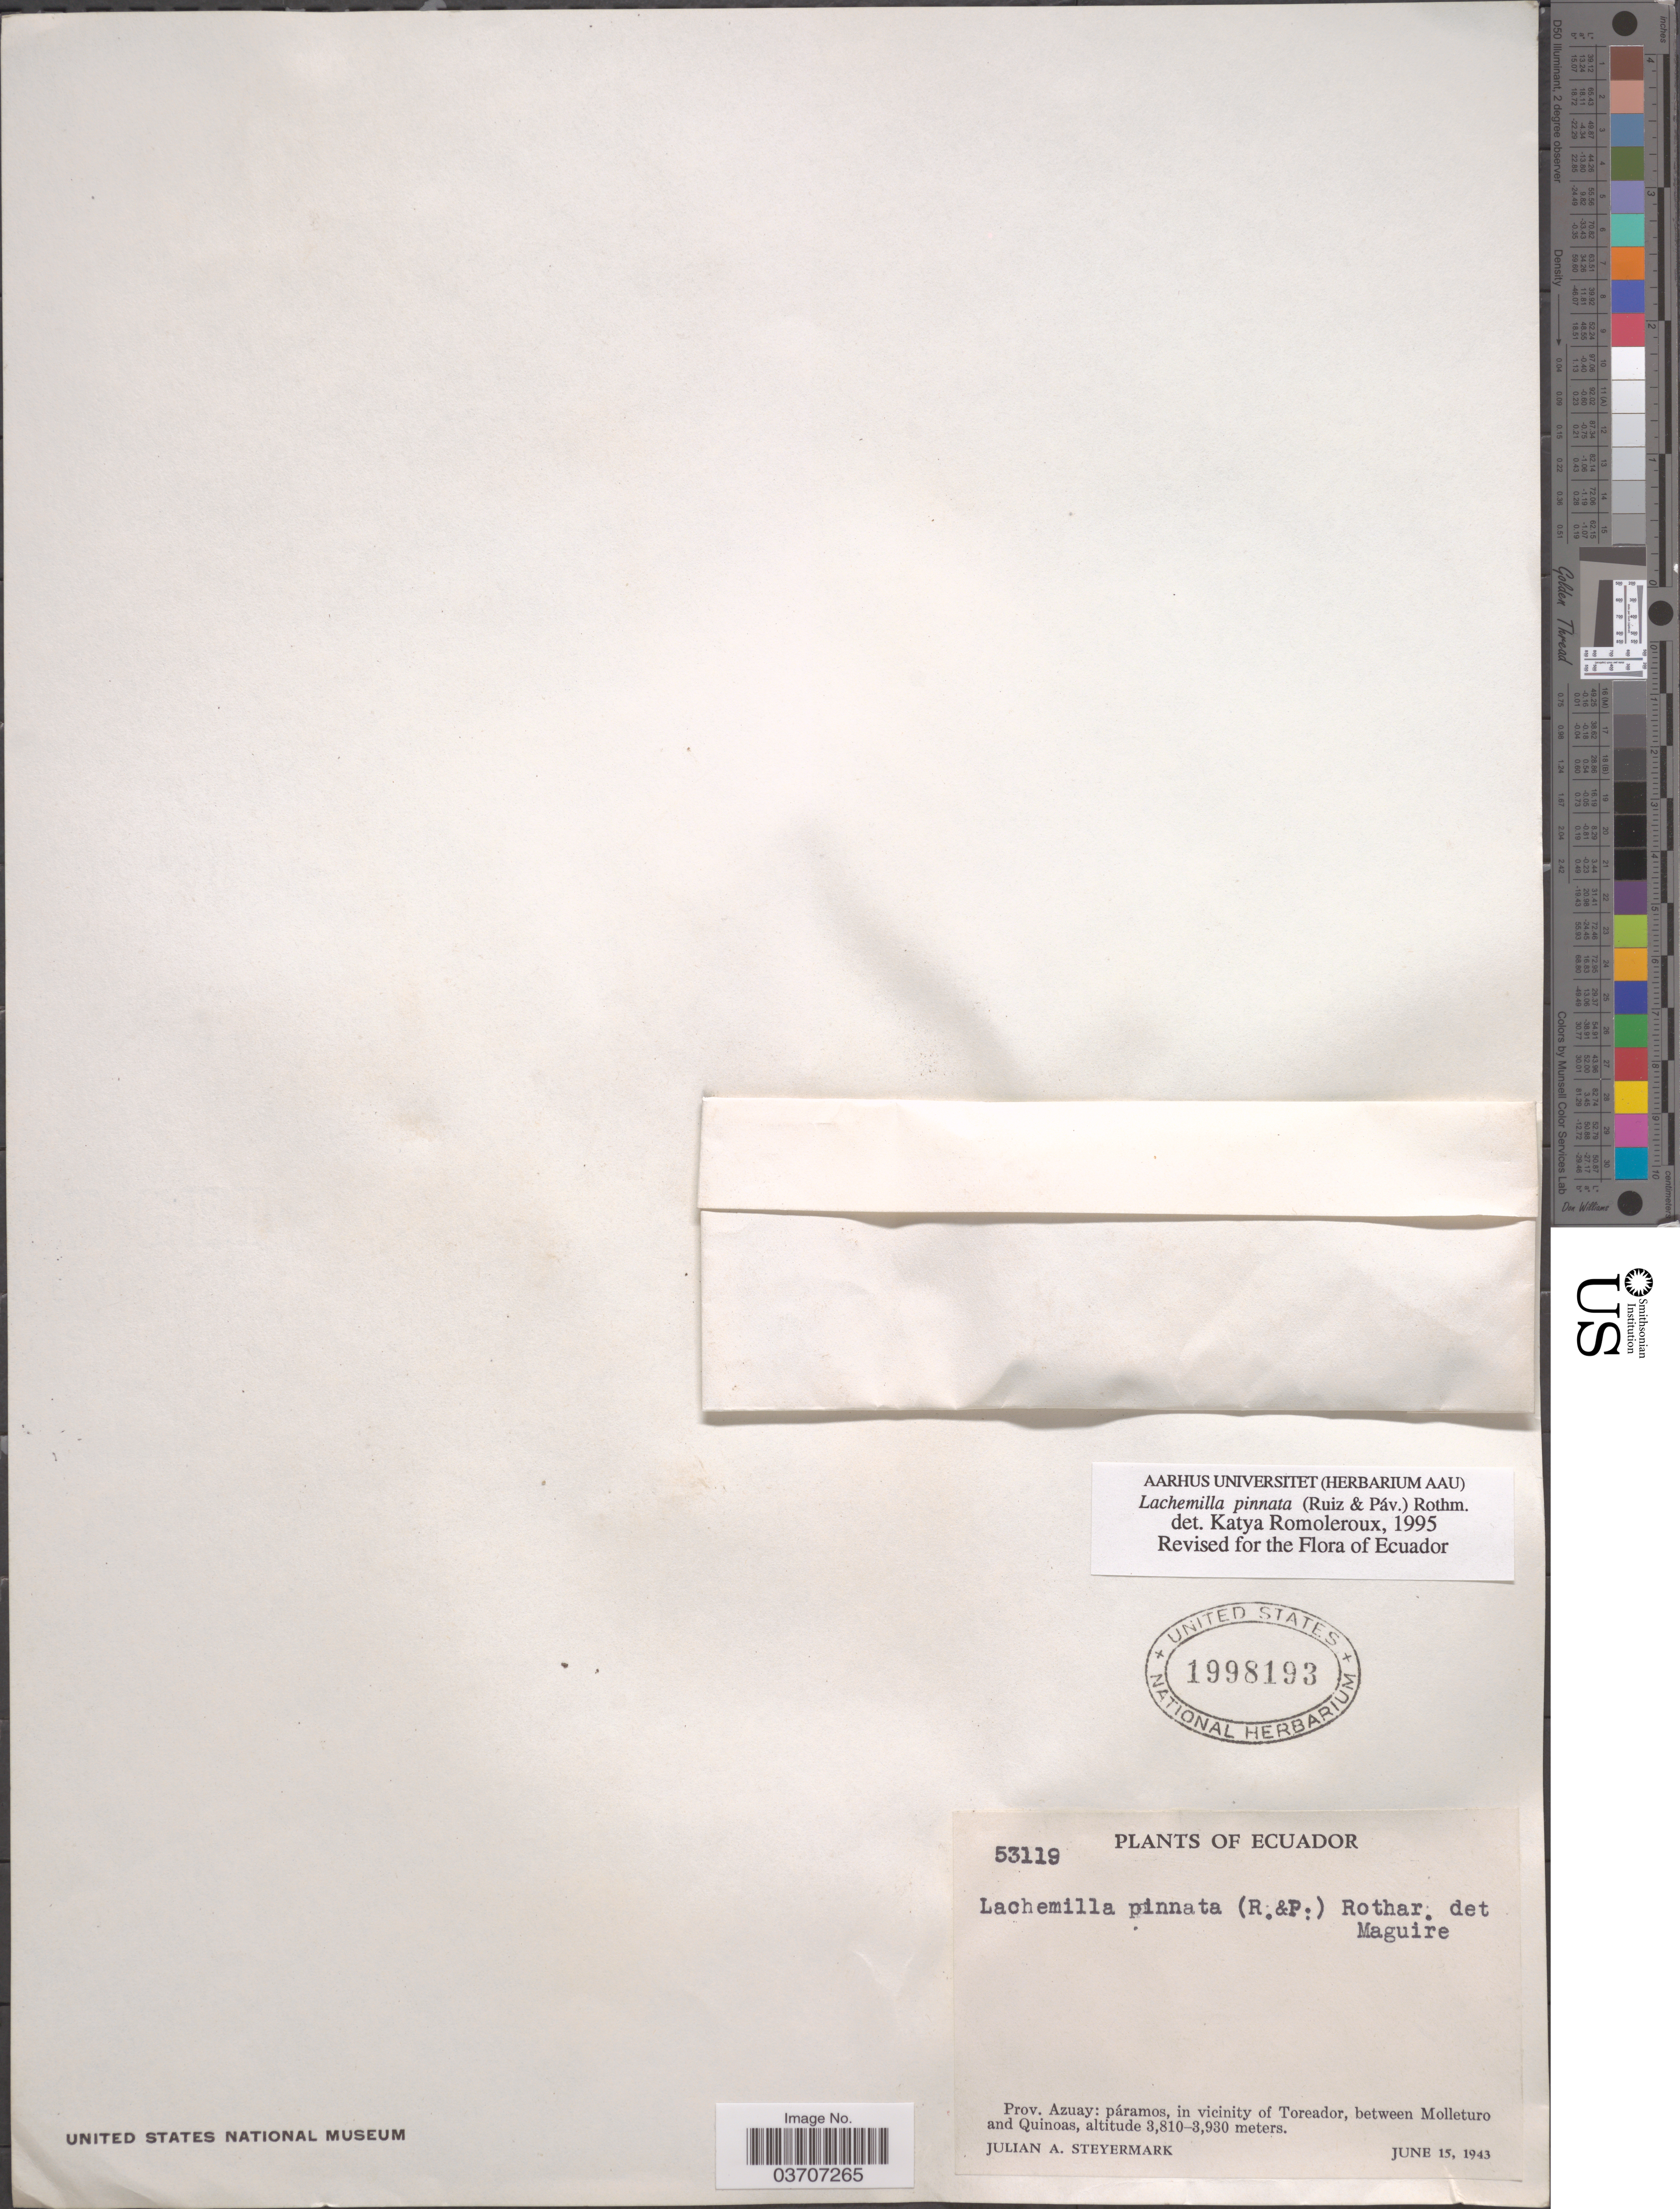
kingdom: Plantae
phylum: Tracheophyta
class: Magnoliopsida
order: Rosales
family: Rosaceae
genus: Lachemilla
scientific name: Lachemilla pinnata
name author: (Ruiz & Pav.) Rothm.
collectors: J. Steyermark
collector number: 53119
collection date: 1943-06-15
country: Ecuador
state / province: Azuay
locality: Páramos, in vicinity of Toreador, between Molleturo and Quinoas.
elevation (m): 3810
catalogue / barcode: US 1998193